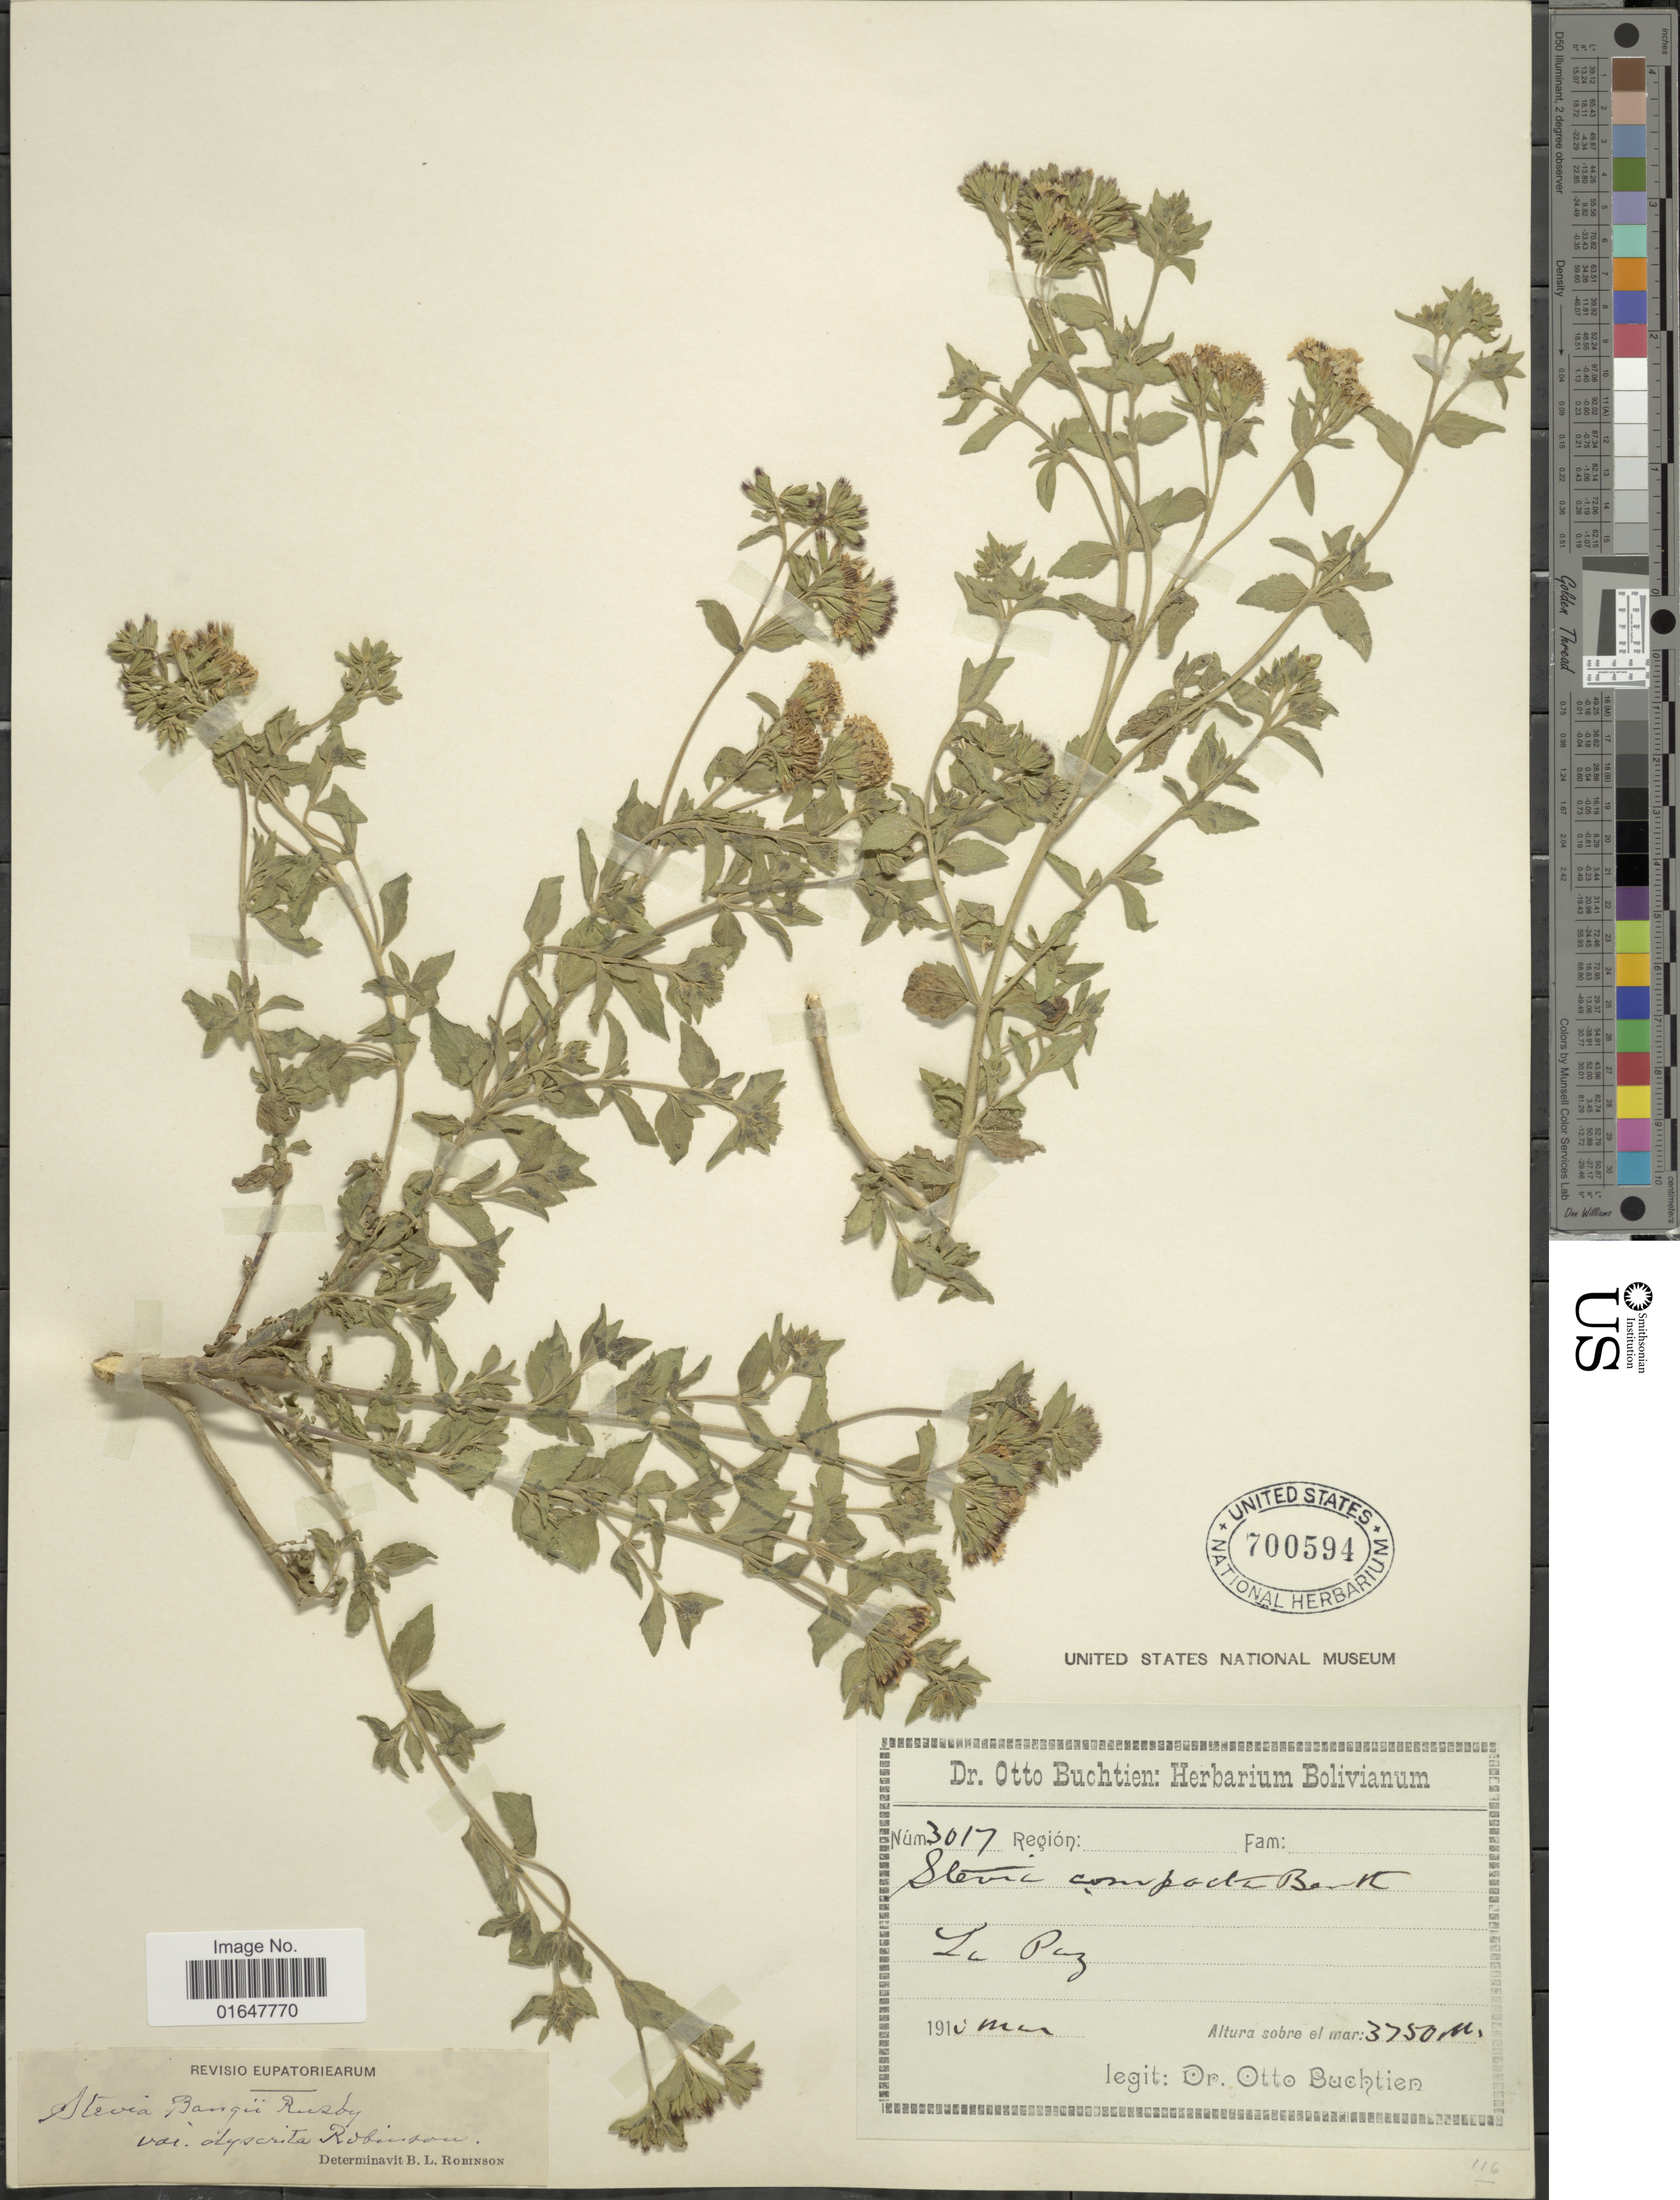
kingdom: Plantae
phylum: Tracheophyta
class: Magnoliopsida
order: Asterales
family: Asteraceae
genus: Stevia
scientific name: Stevia bangii var. dyscrita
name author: B.L. Rob.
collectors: O. Buchtien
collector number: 3017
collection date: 1910-03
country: Bolivia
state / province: La Paz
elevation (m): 3750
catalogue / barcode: US 700594